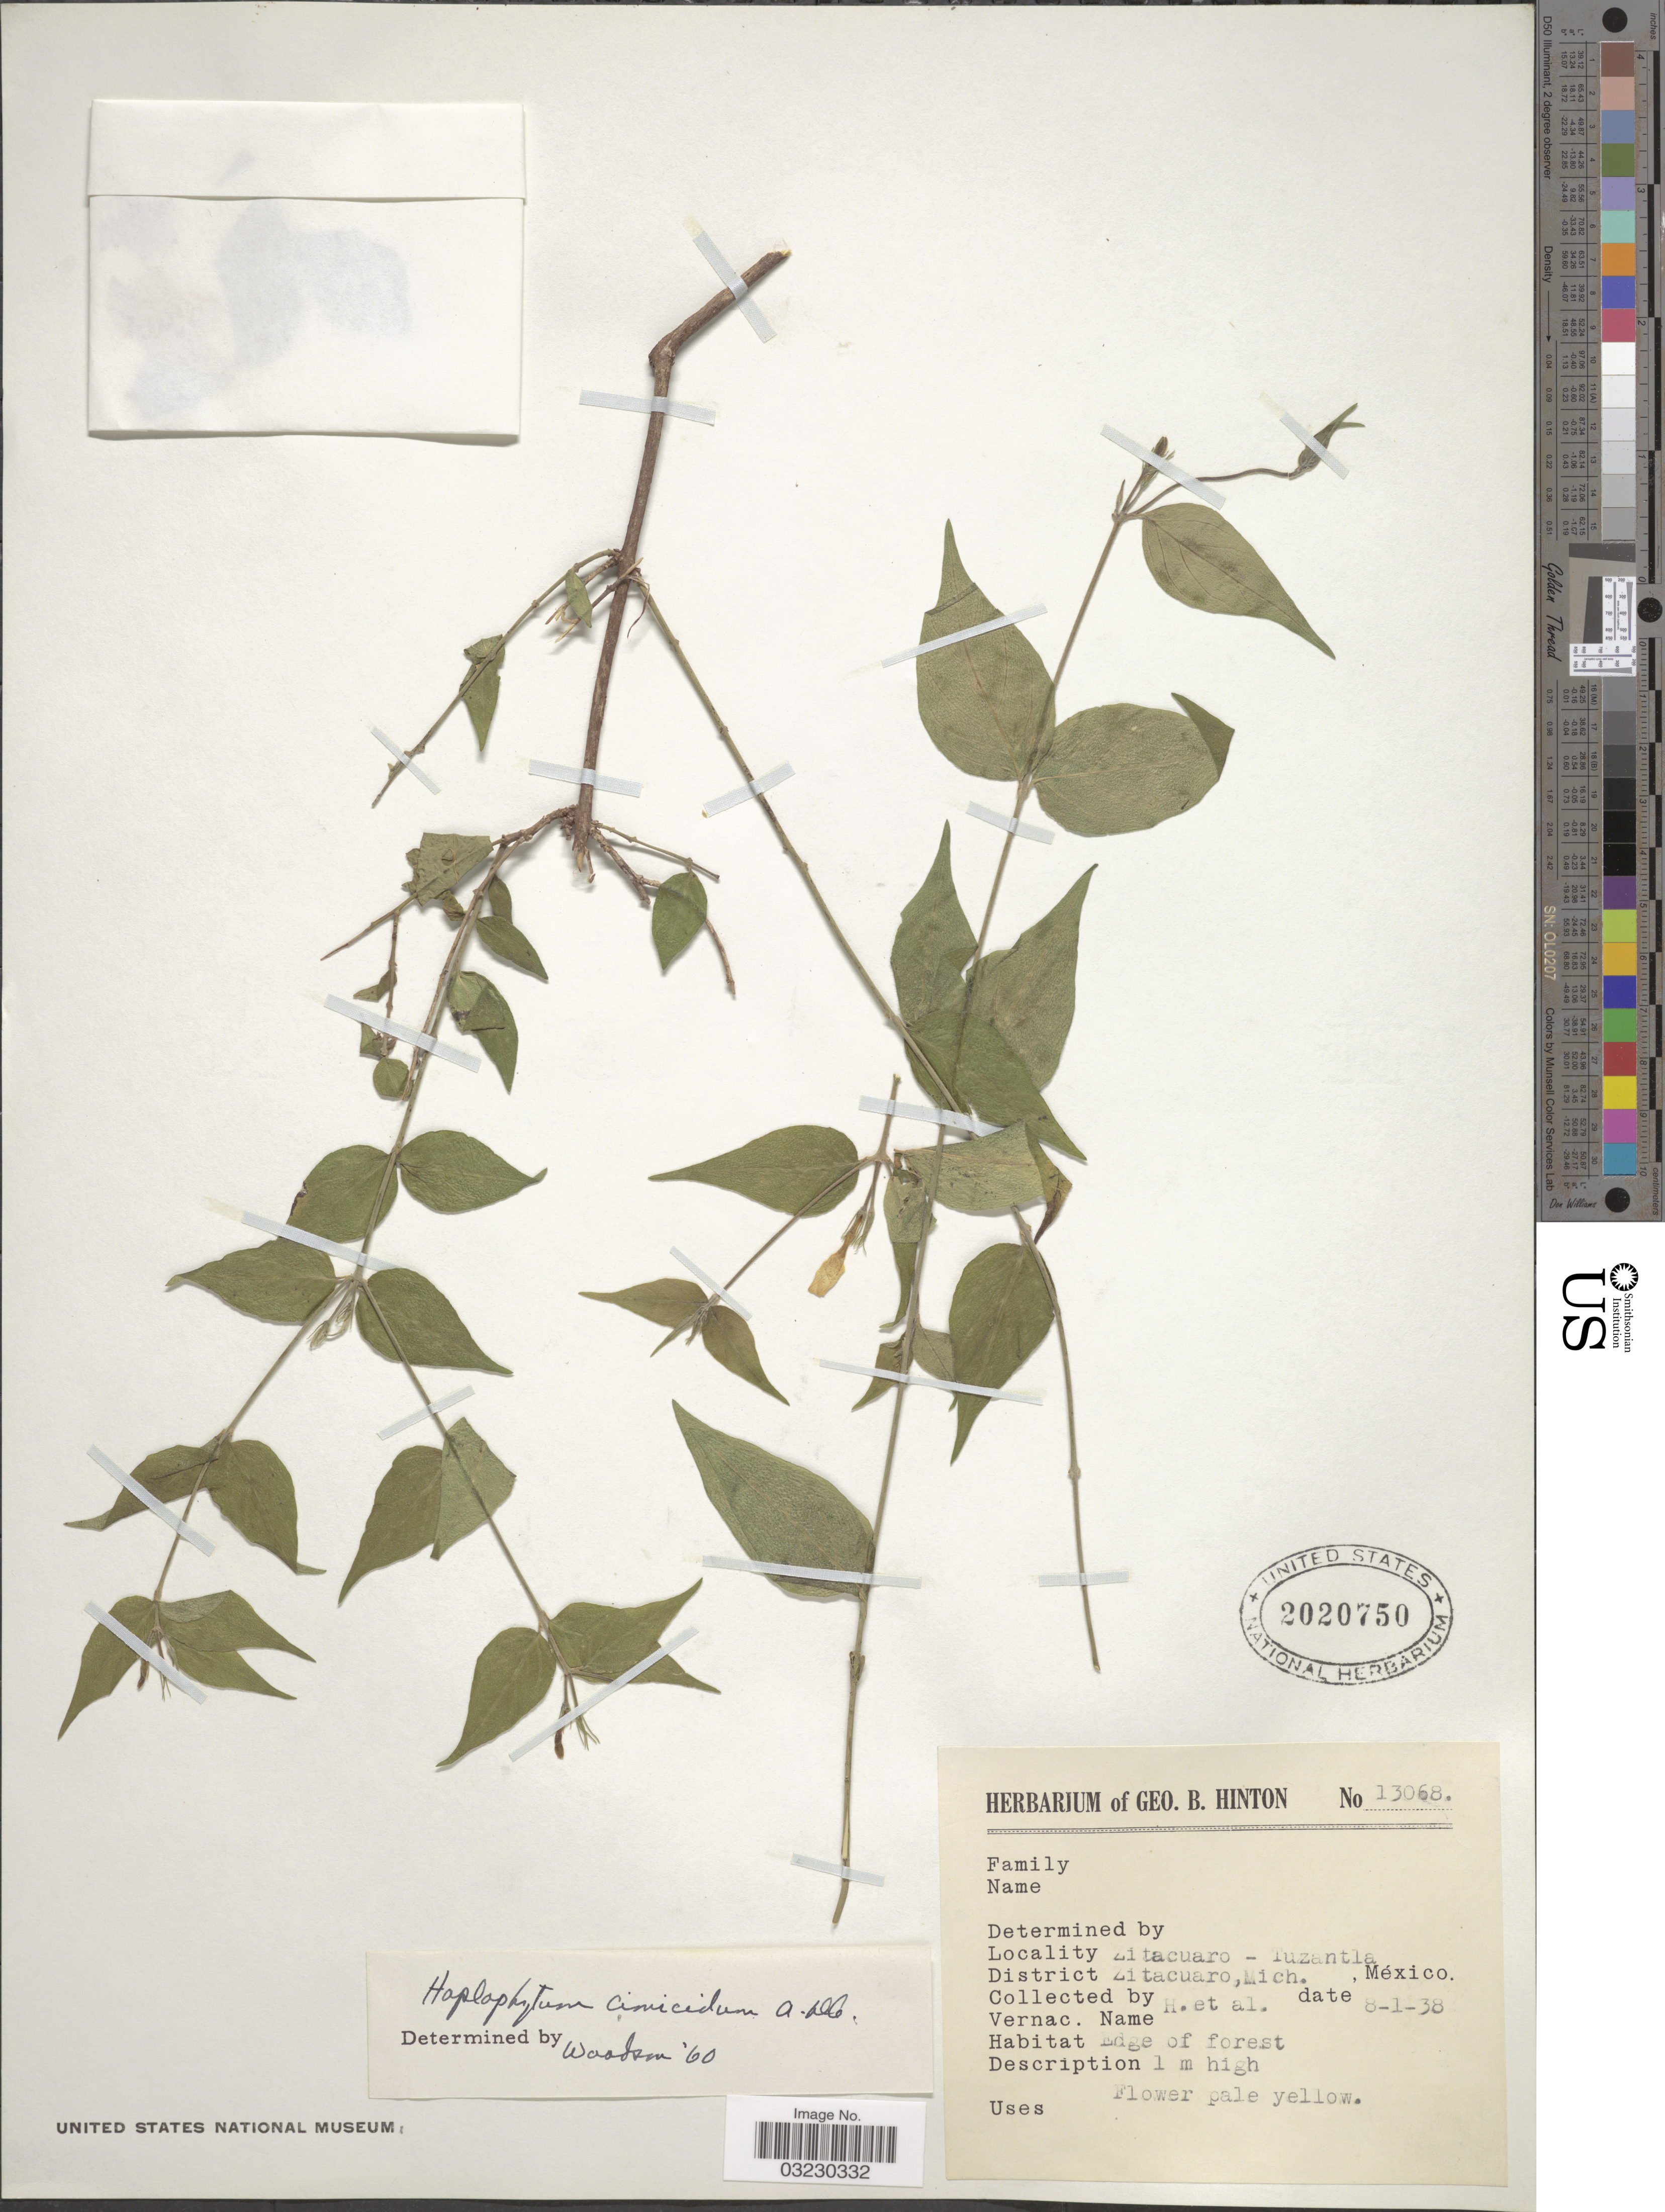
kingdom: Plantae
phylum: Tracheophyta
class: Magnoliopsida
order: Gentianales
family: Apocynaceae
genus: Haplophyton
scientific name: Haplophyton cimicidum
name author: A. DC.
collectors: G. B. Hinton & et al.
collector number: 13068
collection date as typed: Transcribed d/m/y: 8/1/38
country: Mexico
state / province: Michoacán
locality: Zitacuaro - Tuzantla. District Zitacuaro, Mich., México.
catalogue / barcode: US 2020750